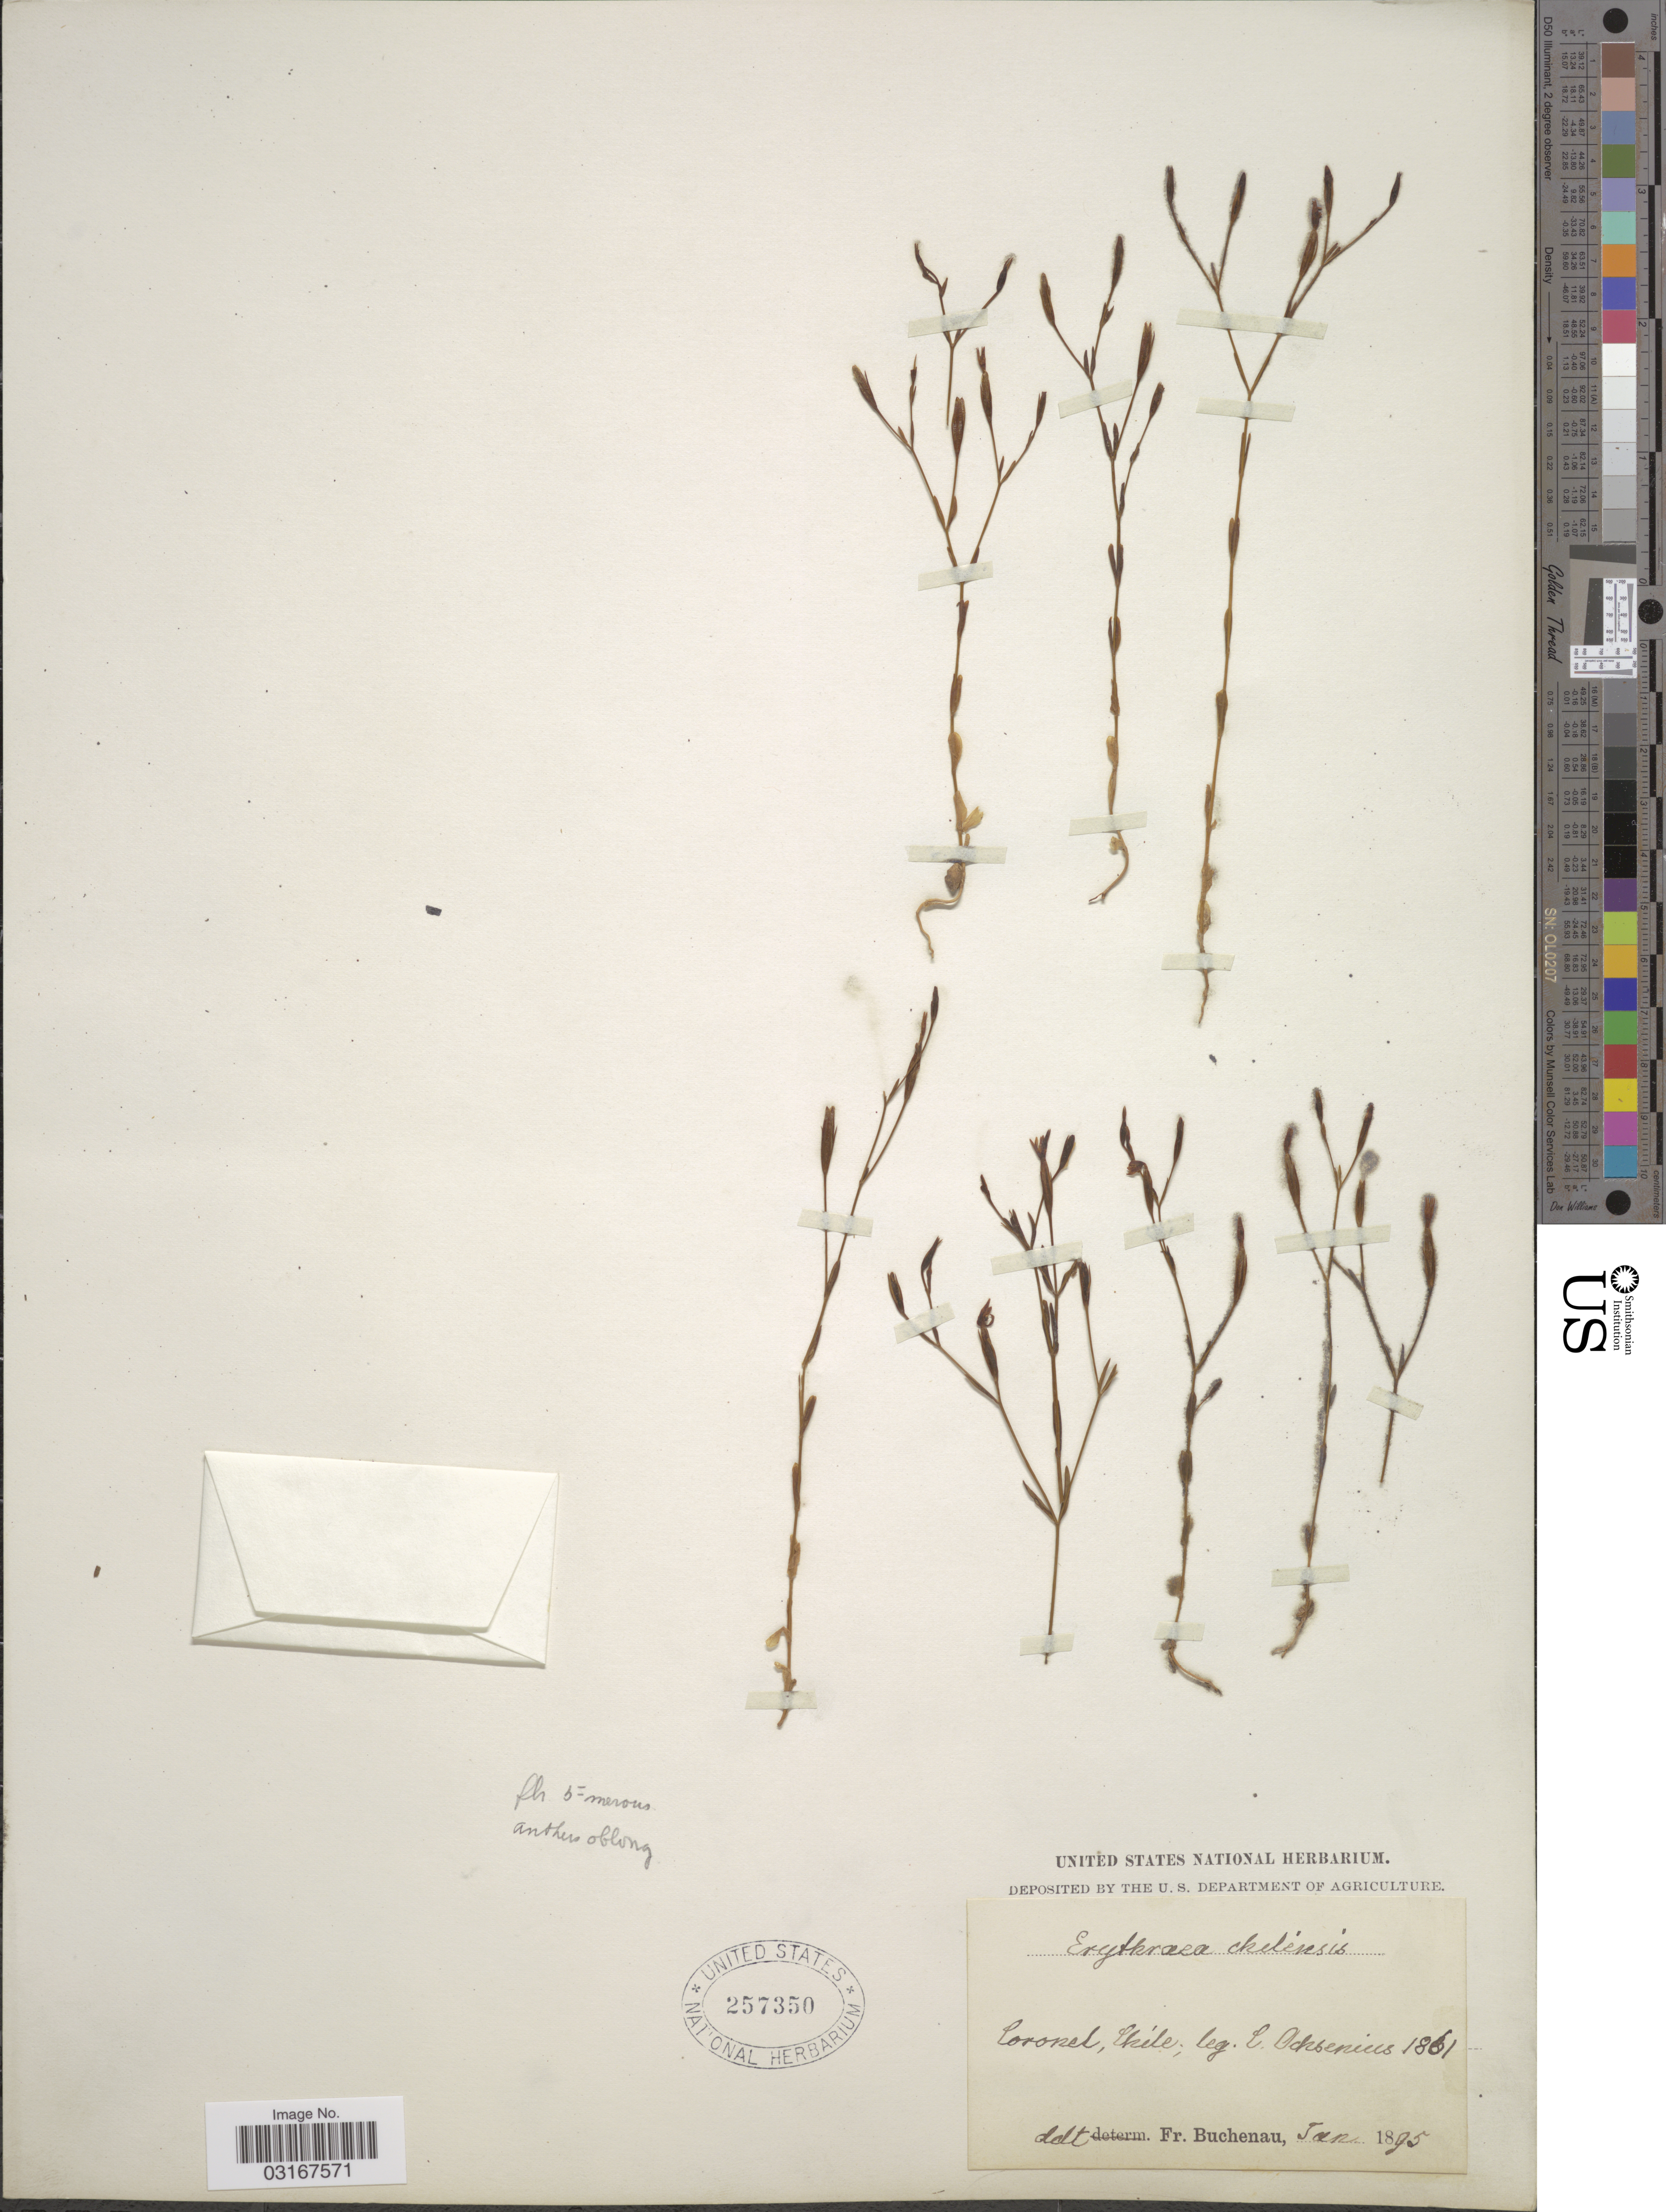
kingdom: Plantae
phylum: Tracheophyta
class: Magnoliopsida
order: Gentianales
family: Gentianaceae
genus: Centaurium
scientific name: Centaurium cachanlahuen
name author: B.L. Rob.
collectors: C. Ochsenius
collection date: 1861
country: Chile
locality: Coronel.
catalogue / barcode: US 257350